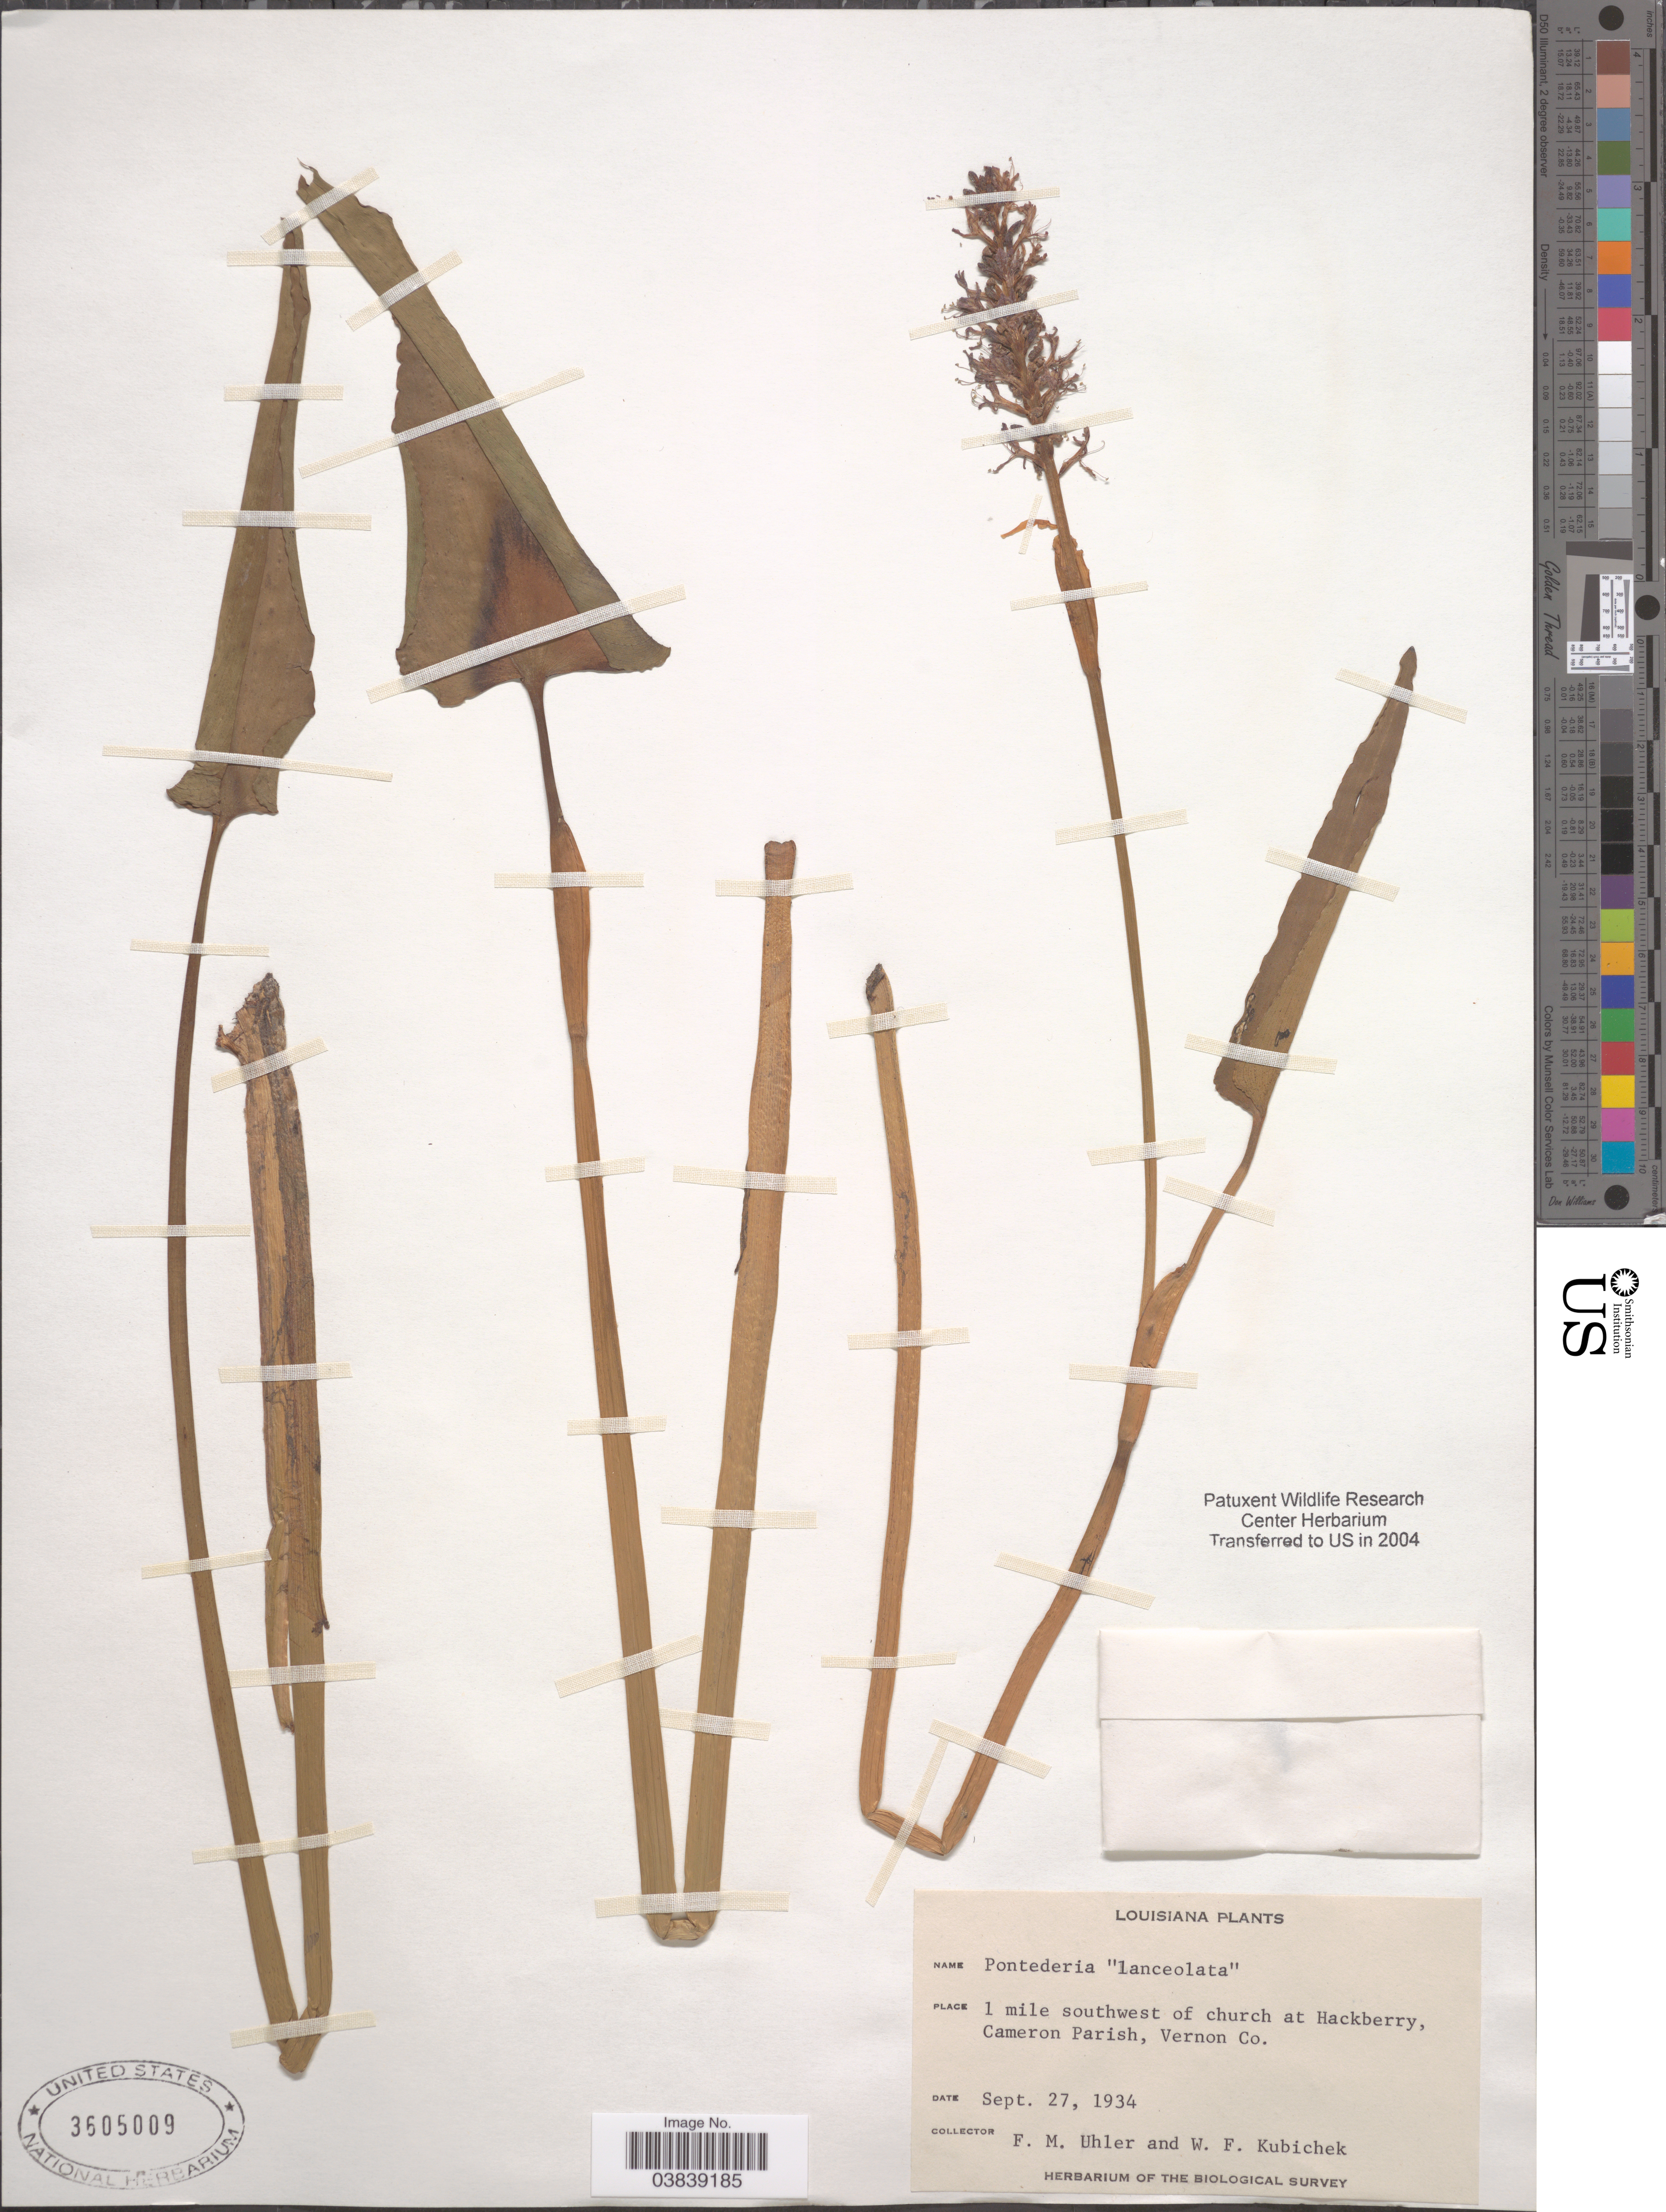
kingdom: Plantae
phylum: Tracheophyta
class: Liliopsida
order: Commelinales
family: Pontederiaceae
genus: Pontederia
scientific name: Pontederia lanceolata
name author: Nutt.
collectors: F. M. Uhler & W. Kubichek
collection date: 1934-09-27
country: United States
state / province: Louisiana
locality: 1 mile southwest of church at Hackberry, Cameron Parish, Vernon Co.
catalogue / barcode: US 3605009